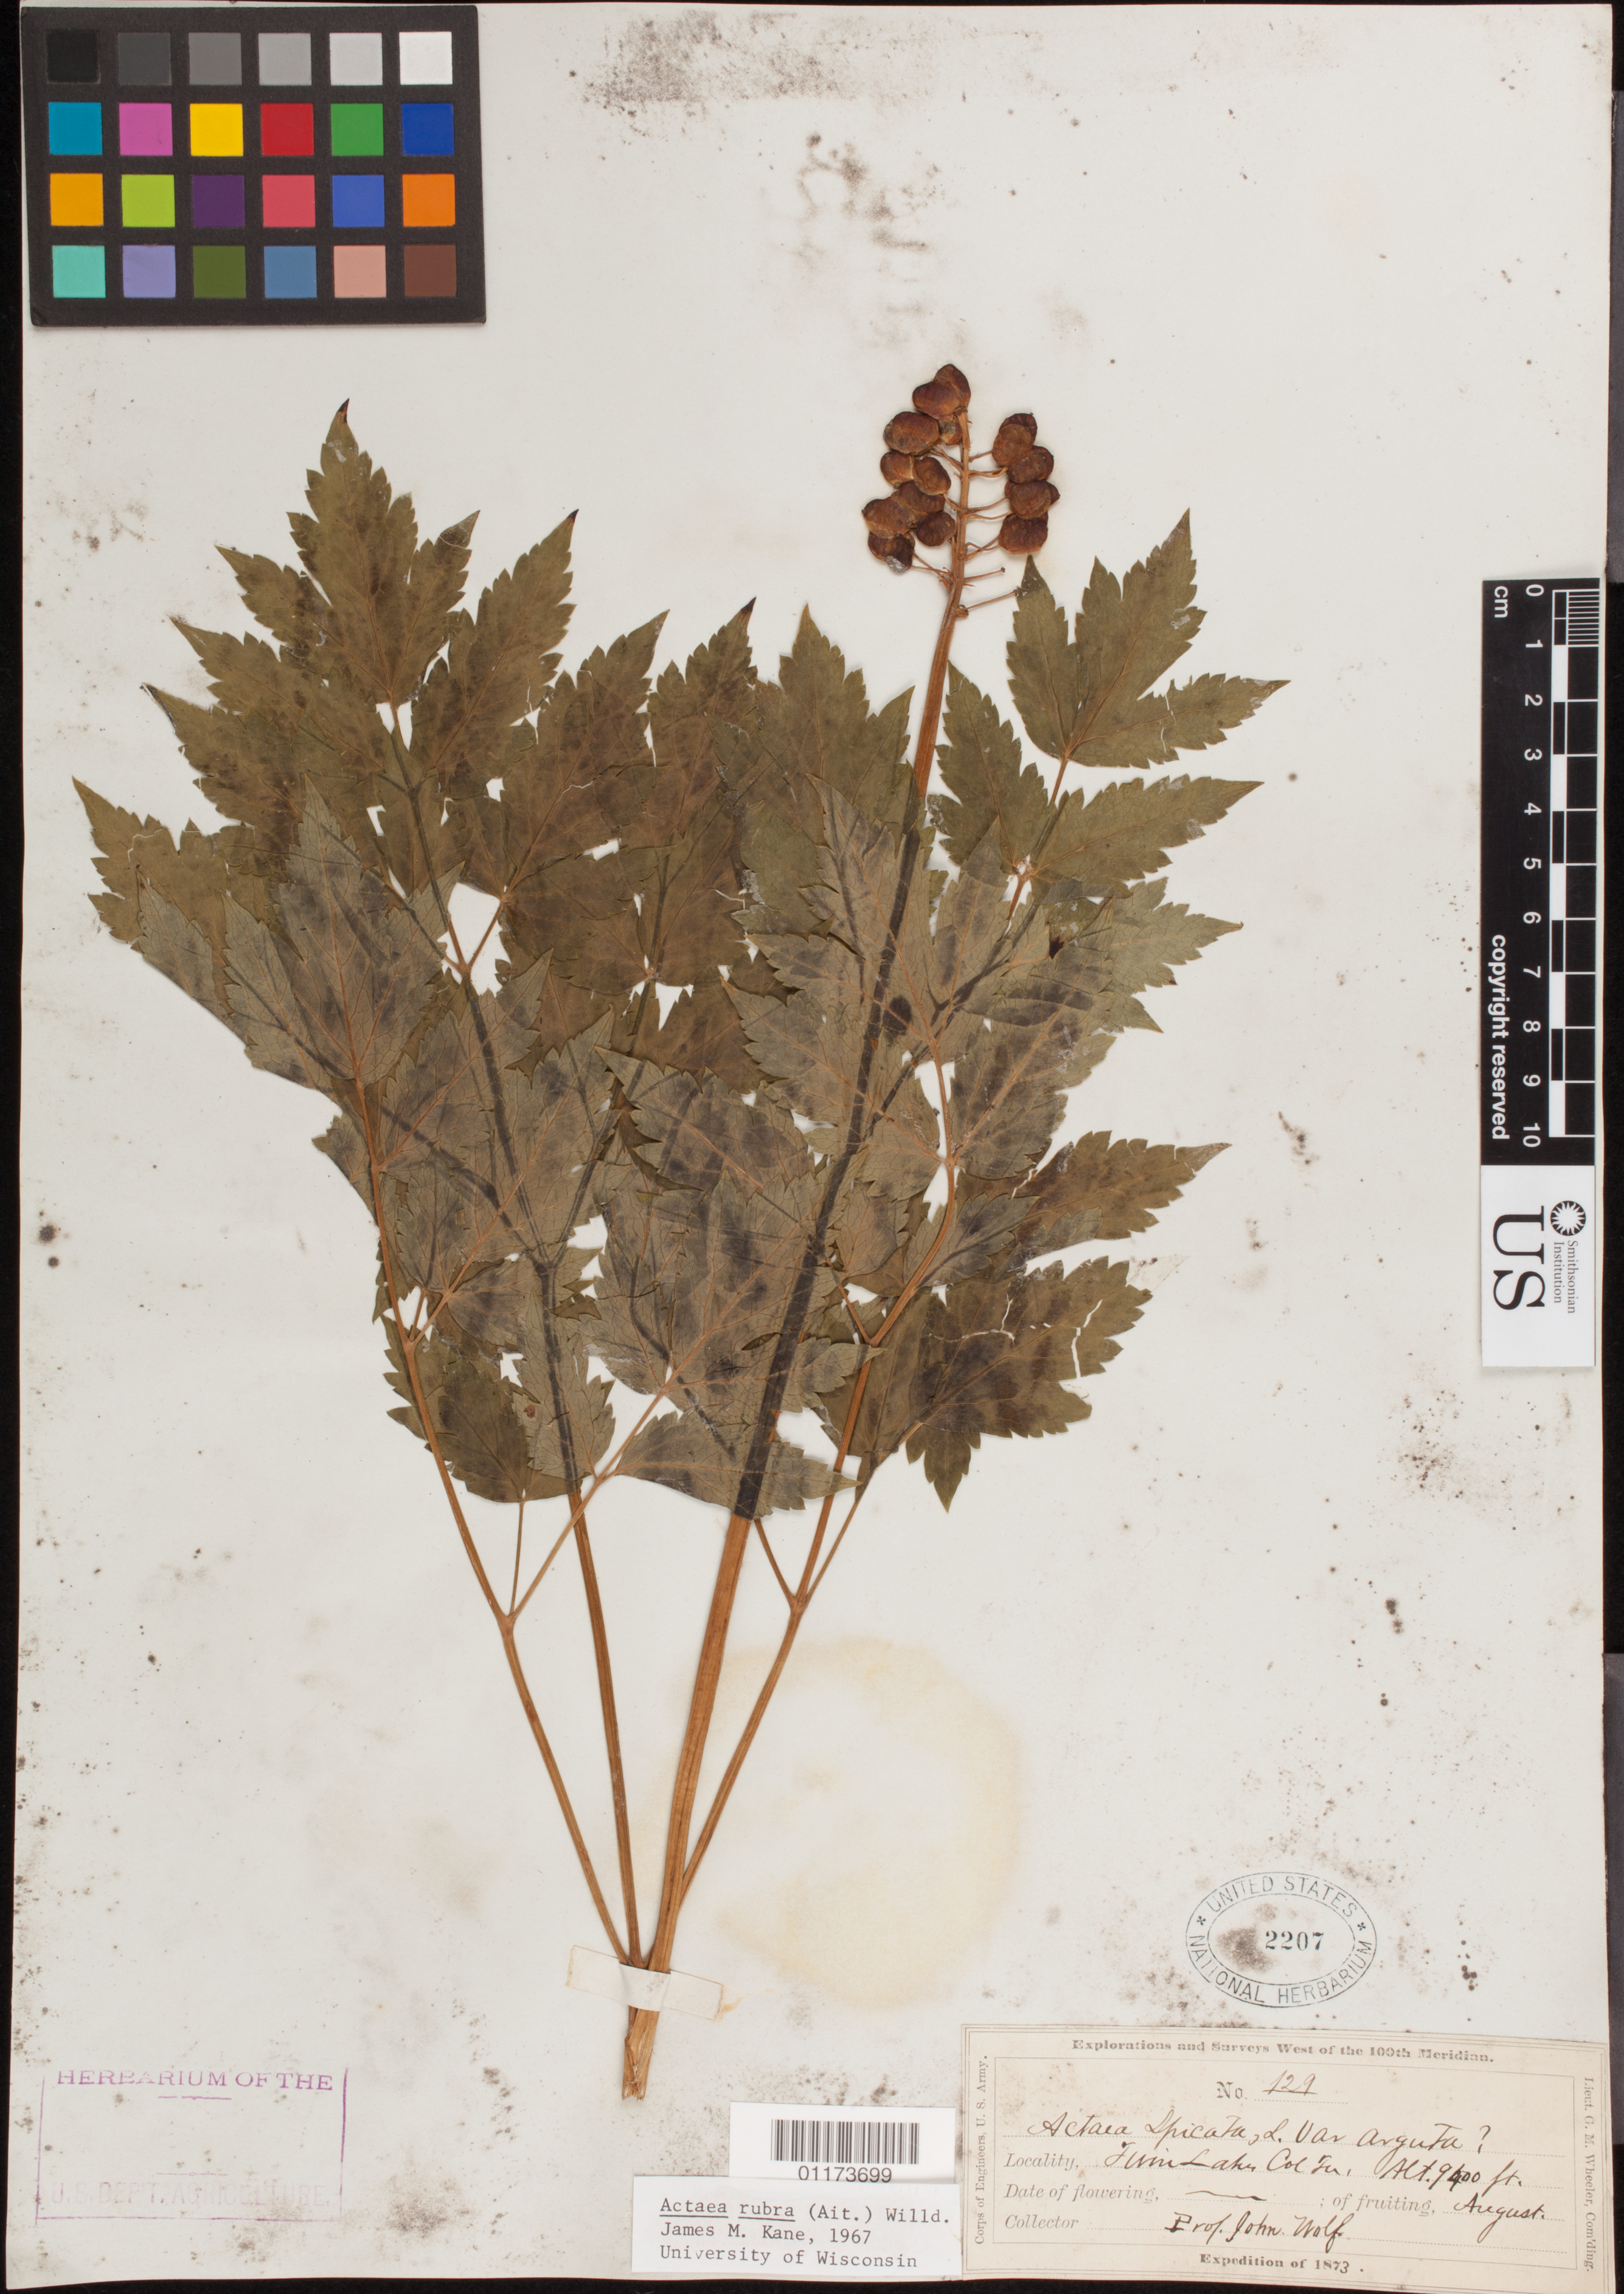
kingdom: Plantae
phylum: Tracheophyta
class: Magnoliopsida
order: Ranunculales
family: Ranunculaceae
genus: Actaea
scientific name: Actaea rubra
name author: (Aiton) Willd.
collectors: J. Wolf & J. T. Rothrock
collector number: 129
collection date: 1873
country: United States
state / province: Colorado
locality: Twin Lake.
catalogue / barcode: US 2207